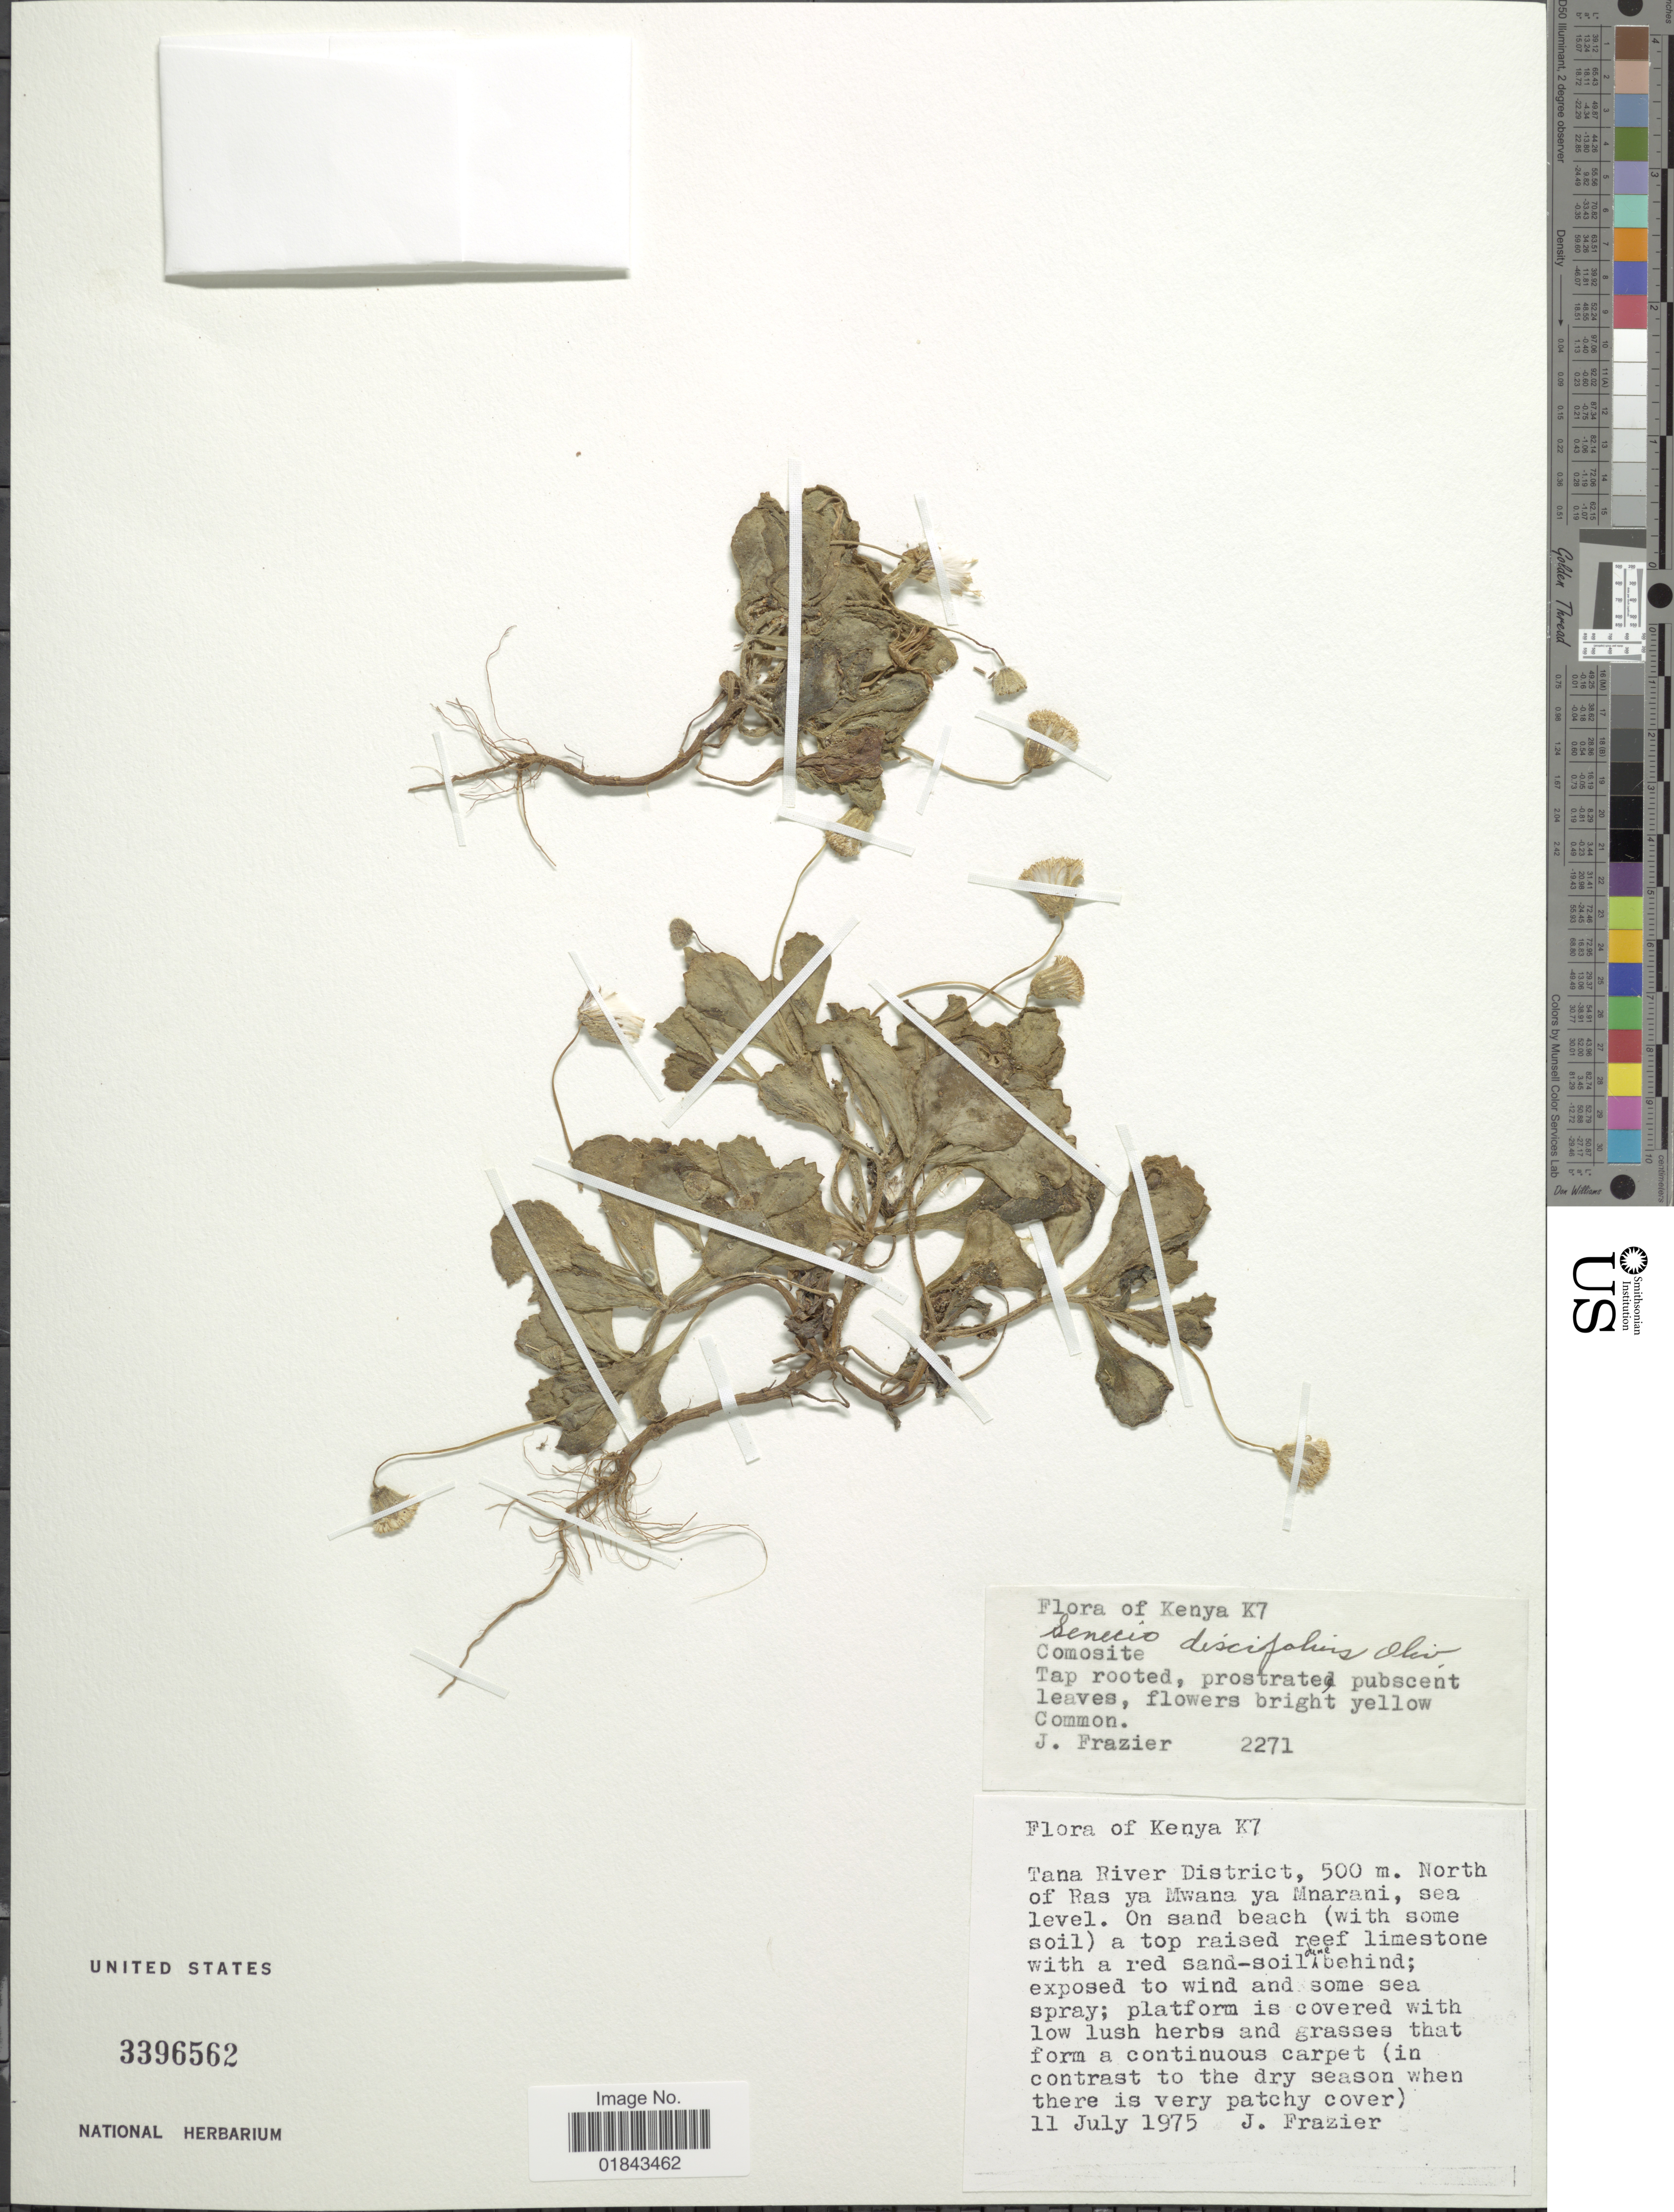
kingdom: Plantae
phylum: Tracheophyta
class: Magnoliopsida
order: Asterales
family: Asteraceae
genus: Emilia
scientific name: Emilia discifolia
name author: (Oliv.) C. Jeffrey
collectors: J. Frazier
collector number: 2271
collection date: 1975-07-11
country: Kenya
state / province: Tana River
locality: Kenya K7. North of Ras ya Mwana ya Mnarani, on sand beach.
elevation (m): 500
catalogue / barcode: US 3396562